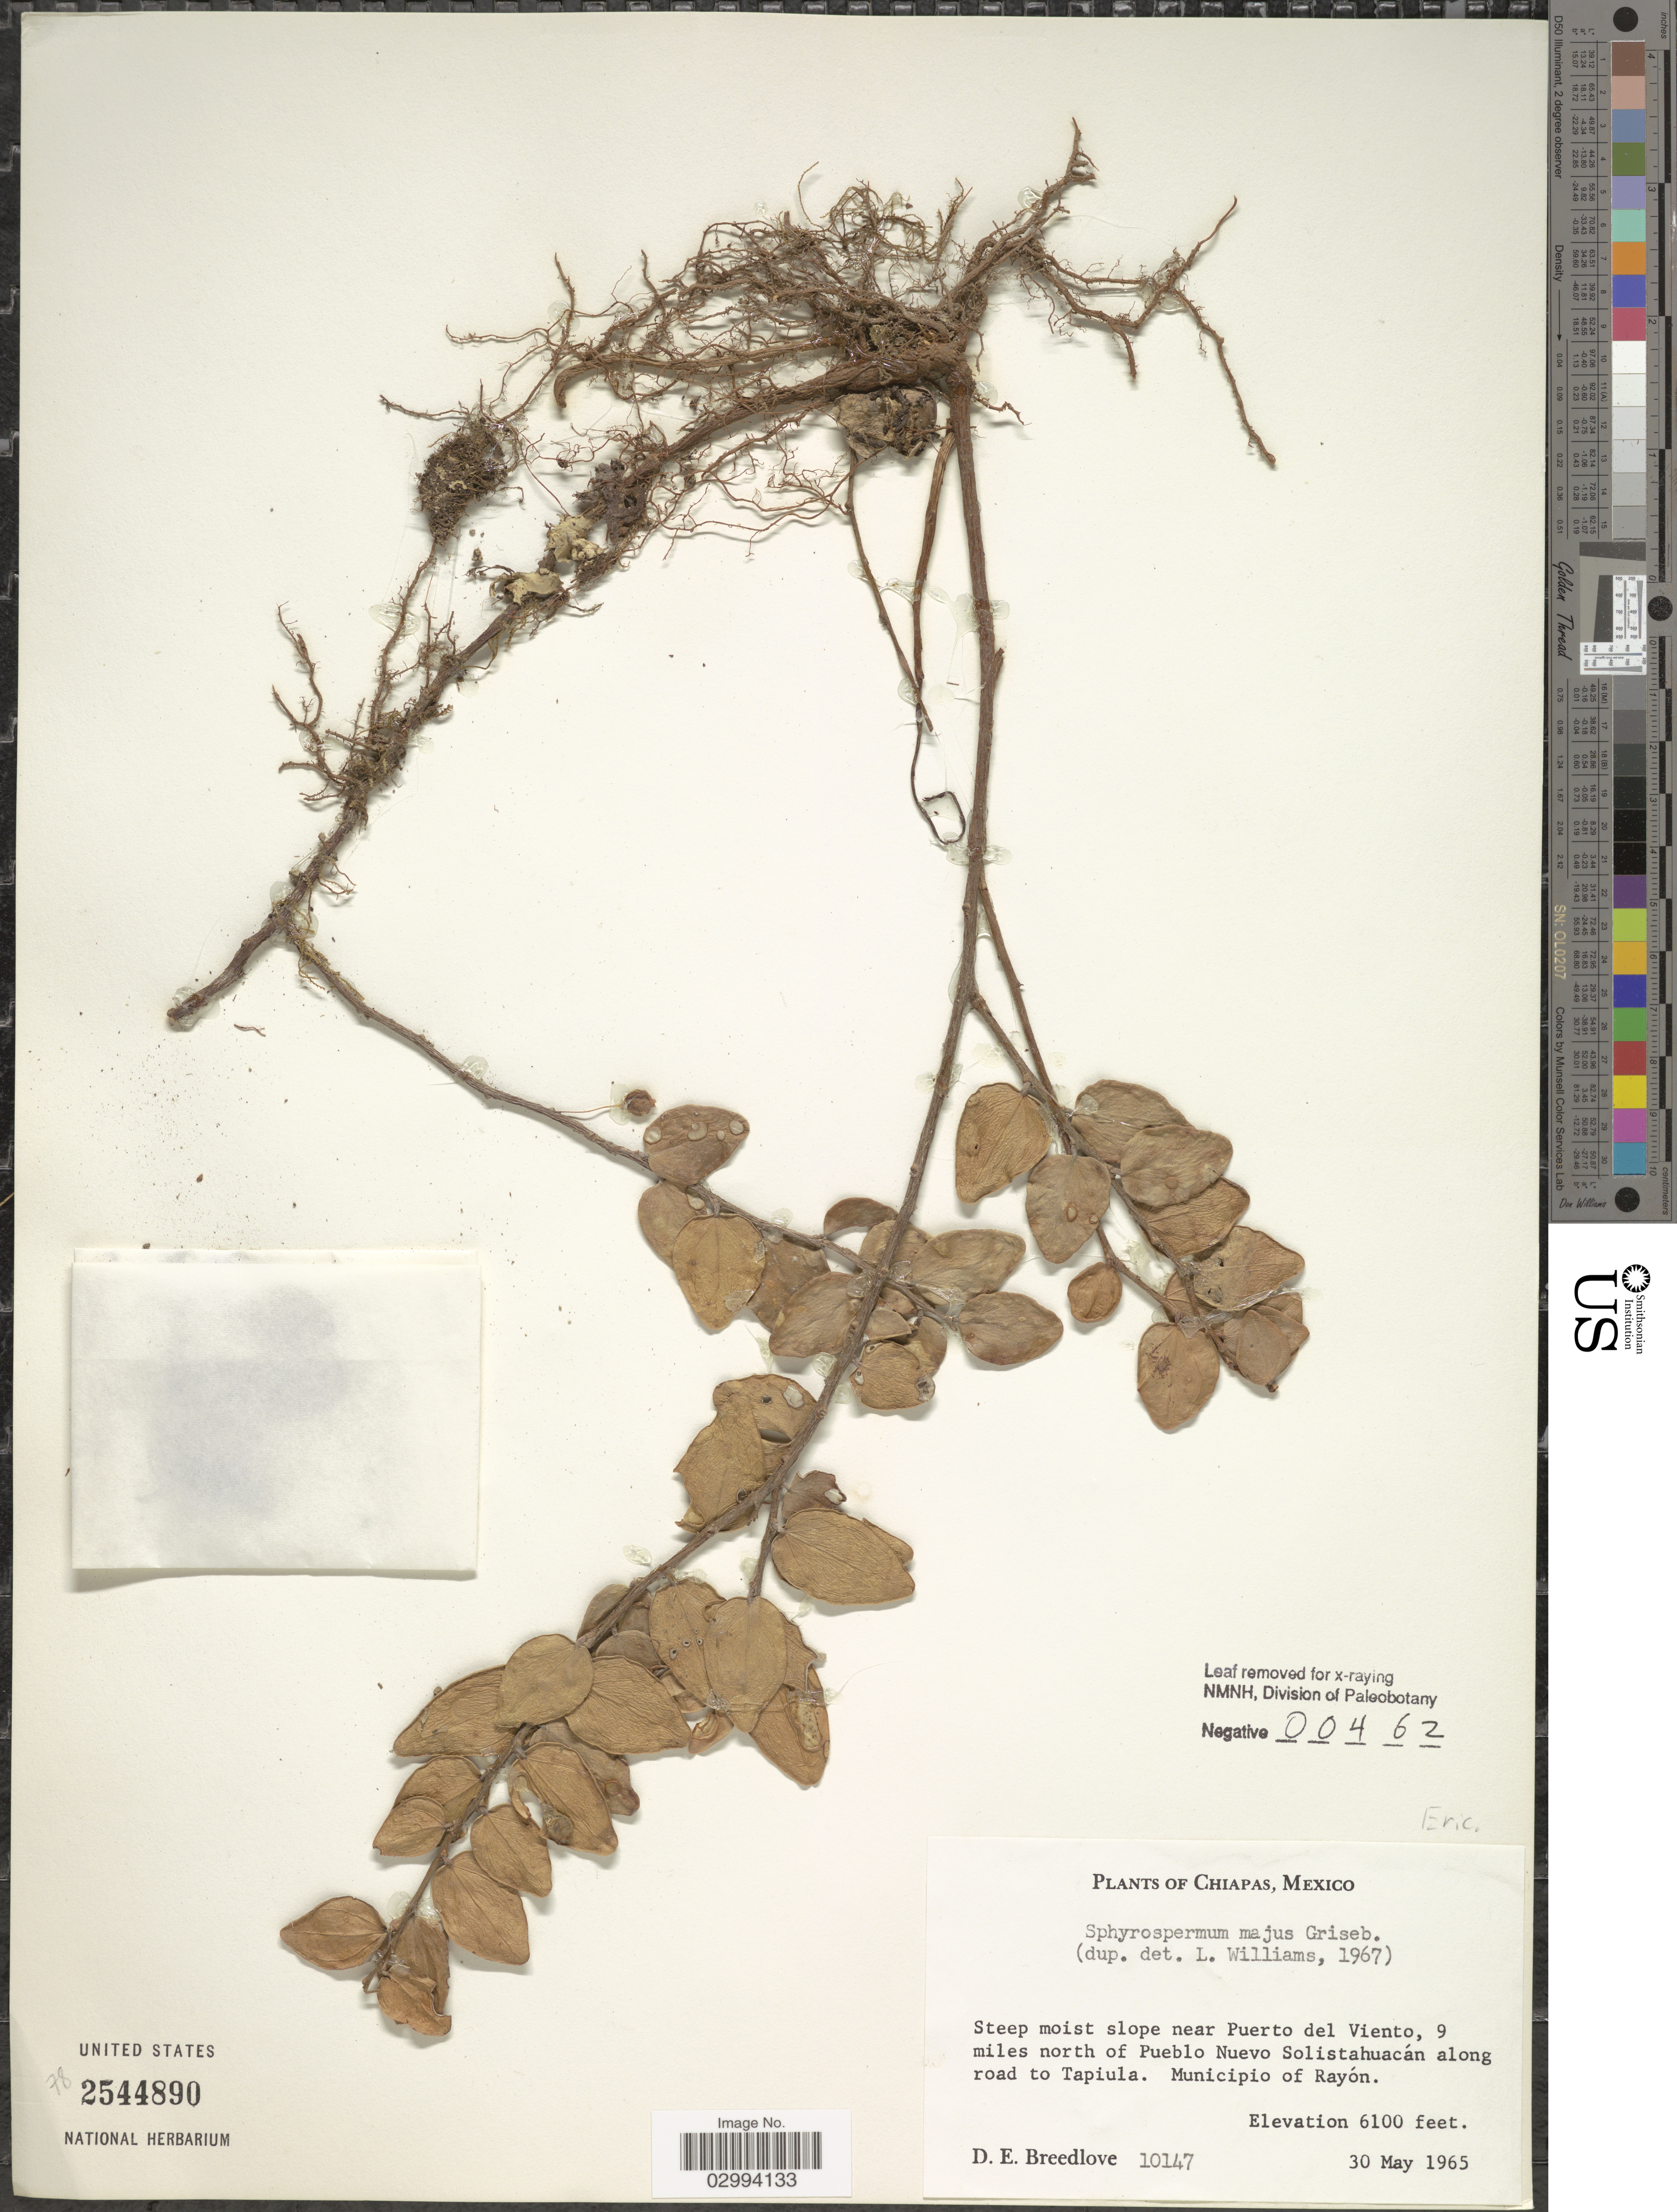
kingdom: Plantae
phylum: Tracheophyta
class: Magnoliopsida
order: Ericales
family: Ericaceae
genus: Sphyrospermum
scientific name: Sphyrospermum majus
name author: Griseb.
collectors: D. E. Breedlove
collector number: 10147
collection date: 1965-05-30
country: Mexico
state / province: Chiapas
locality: Steep moist slope near Puerto del Viento, 9 miles north of Pueblo Nuevo Solistahuacán along road to Tapiula. Municipio of Rayón.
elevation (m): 1859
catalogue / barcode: US 2544890